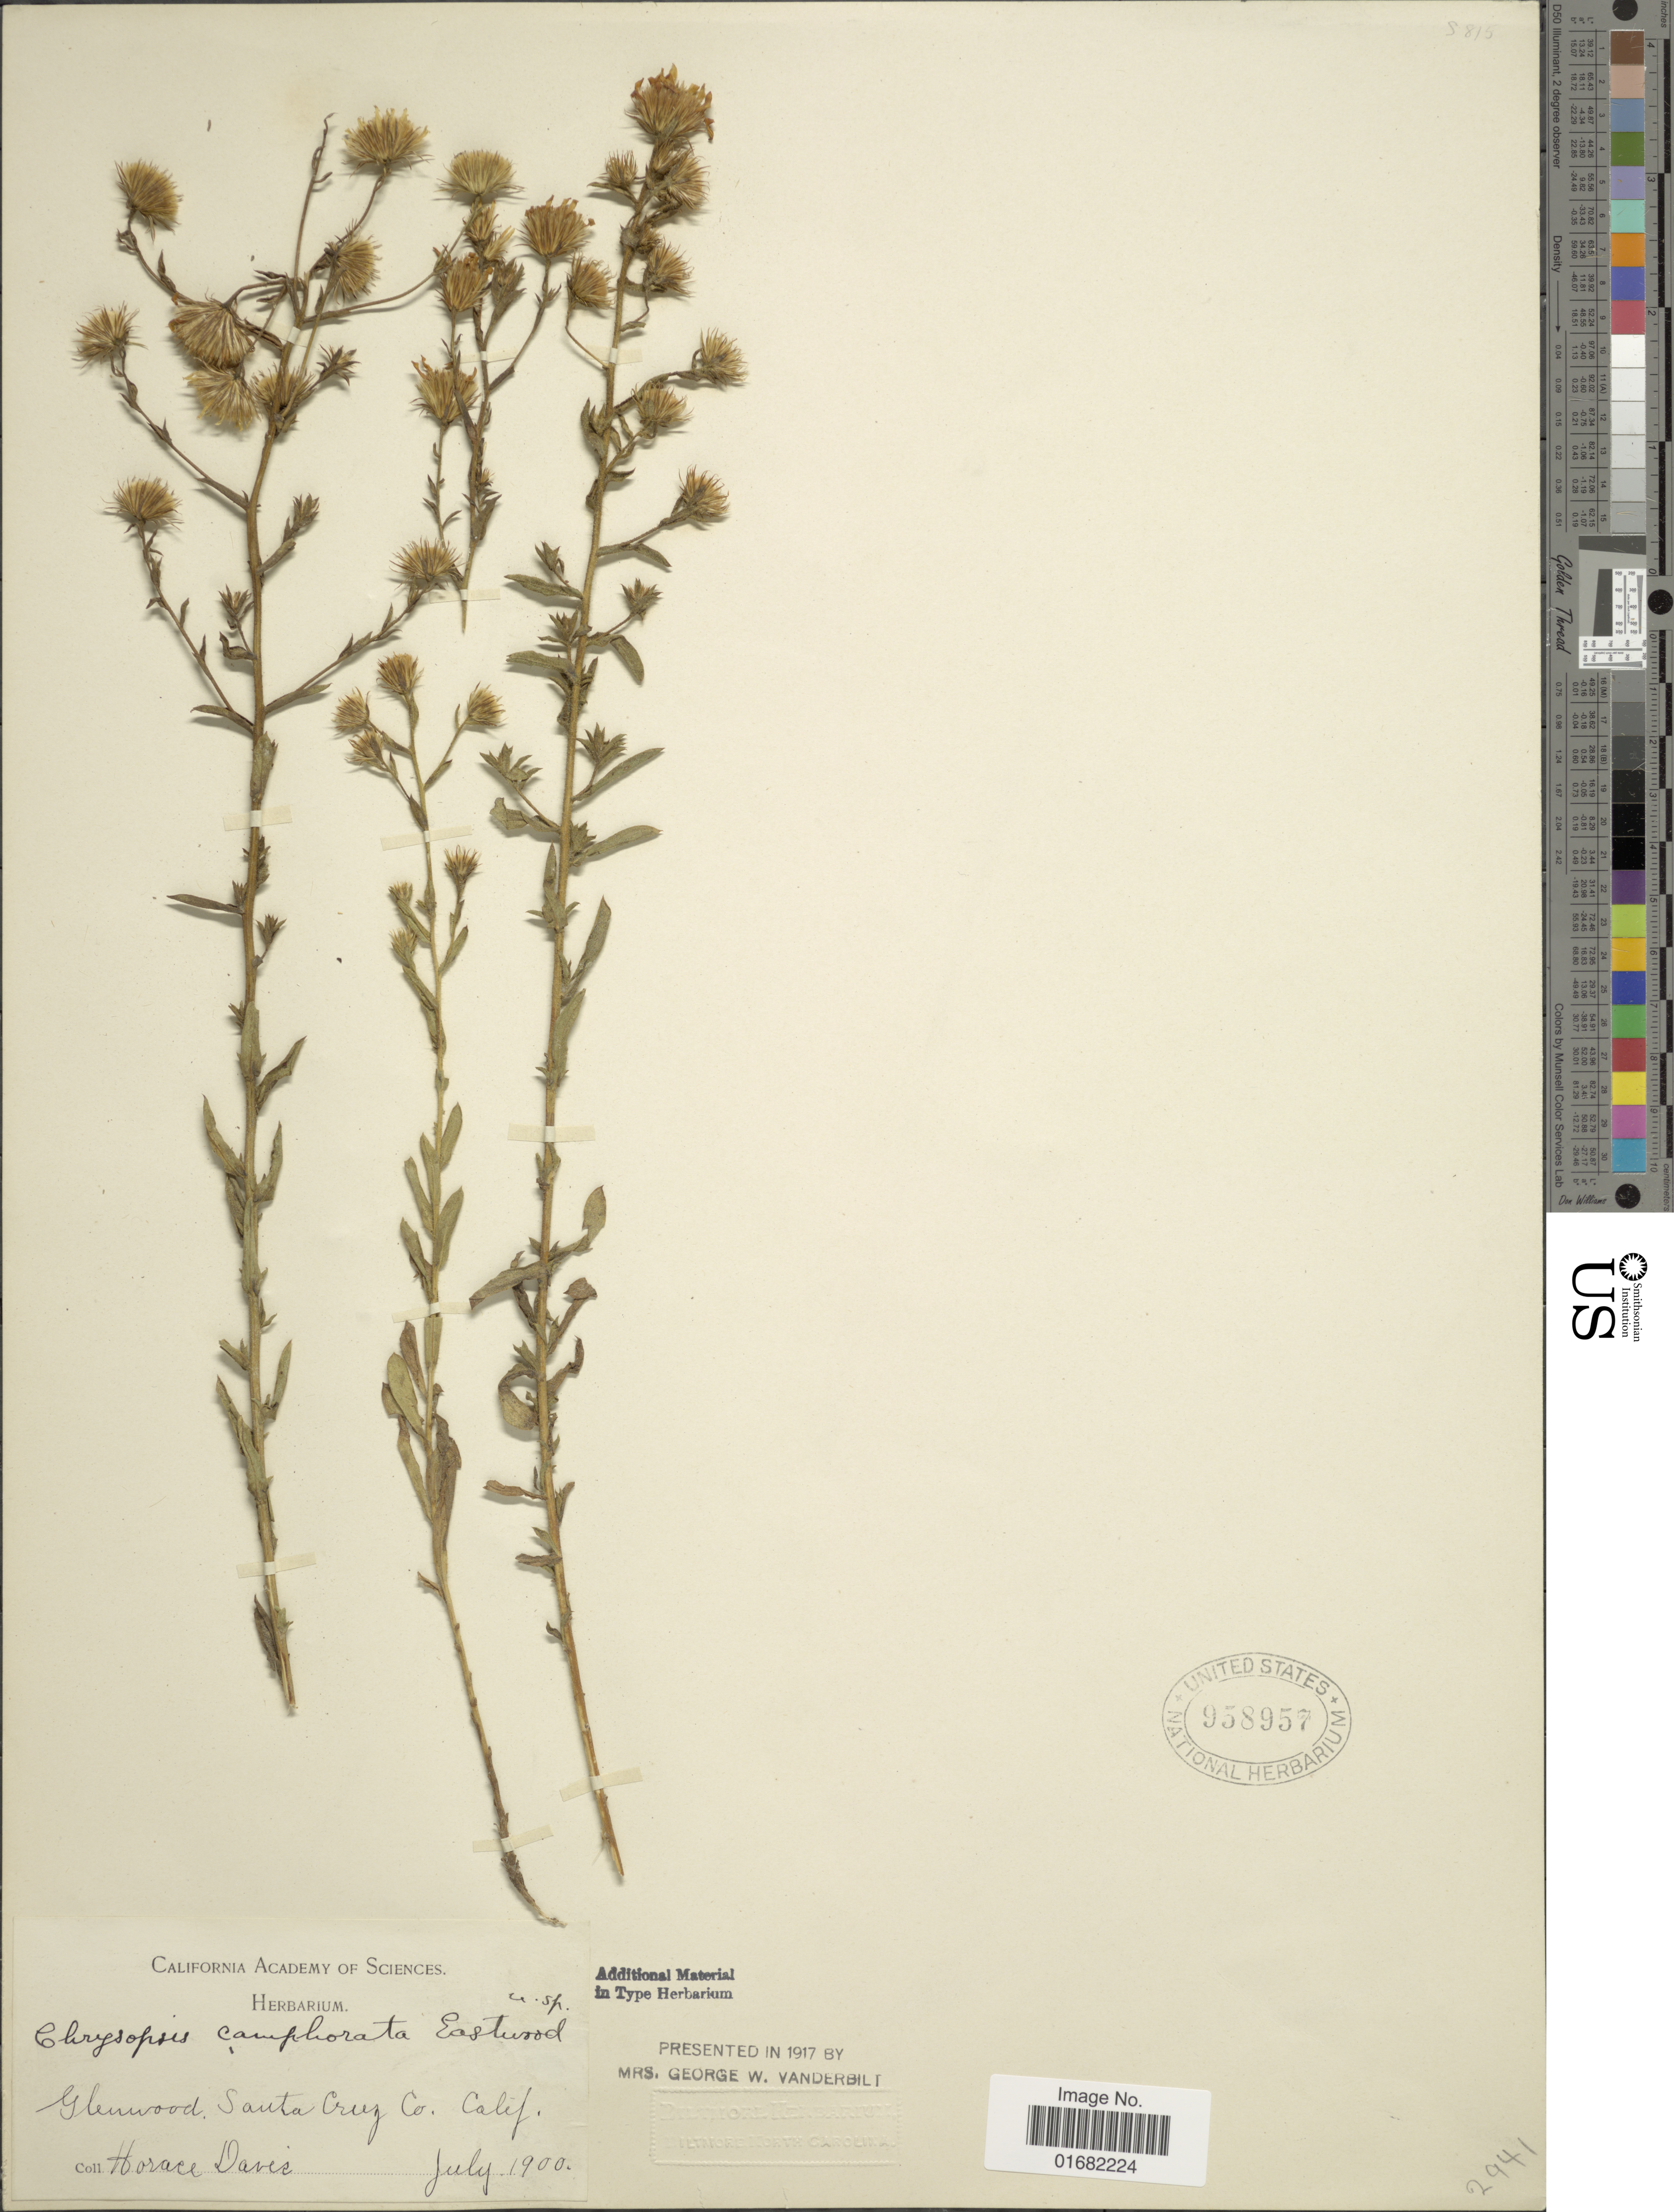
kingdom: Plantae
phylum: Tracheophyta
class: Magnoliopsida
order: Asterales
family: Asteraceae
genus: Heterotheca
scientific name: Heterotheca camphorata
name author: (Eastw.) Semple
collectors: H. Davis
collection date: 1900-07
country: United States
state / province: California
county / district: Santa Cruz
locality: Glenwood, Santa Cruz Co.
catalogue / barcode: US 958957